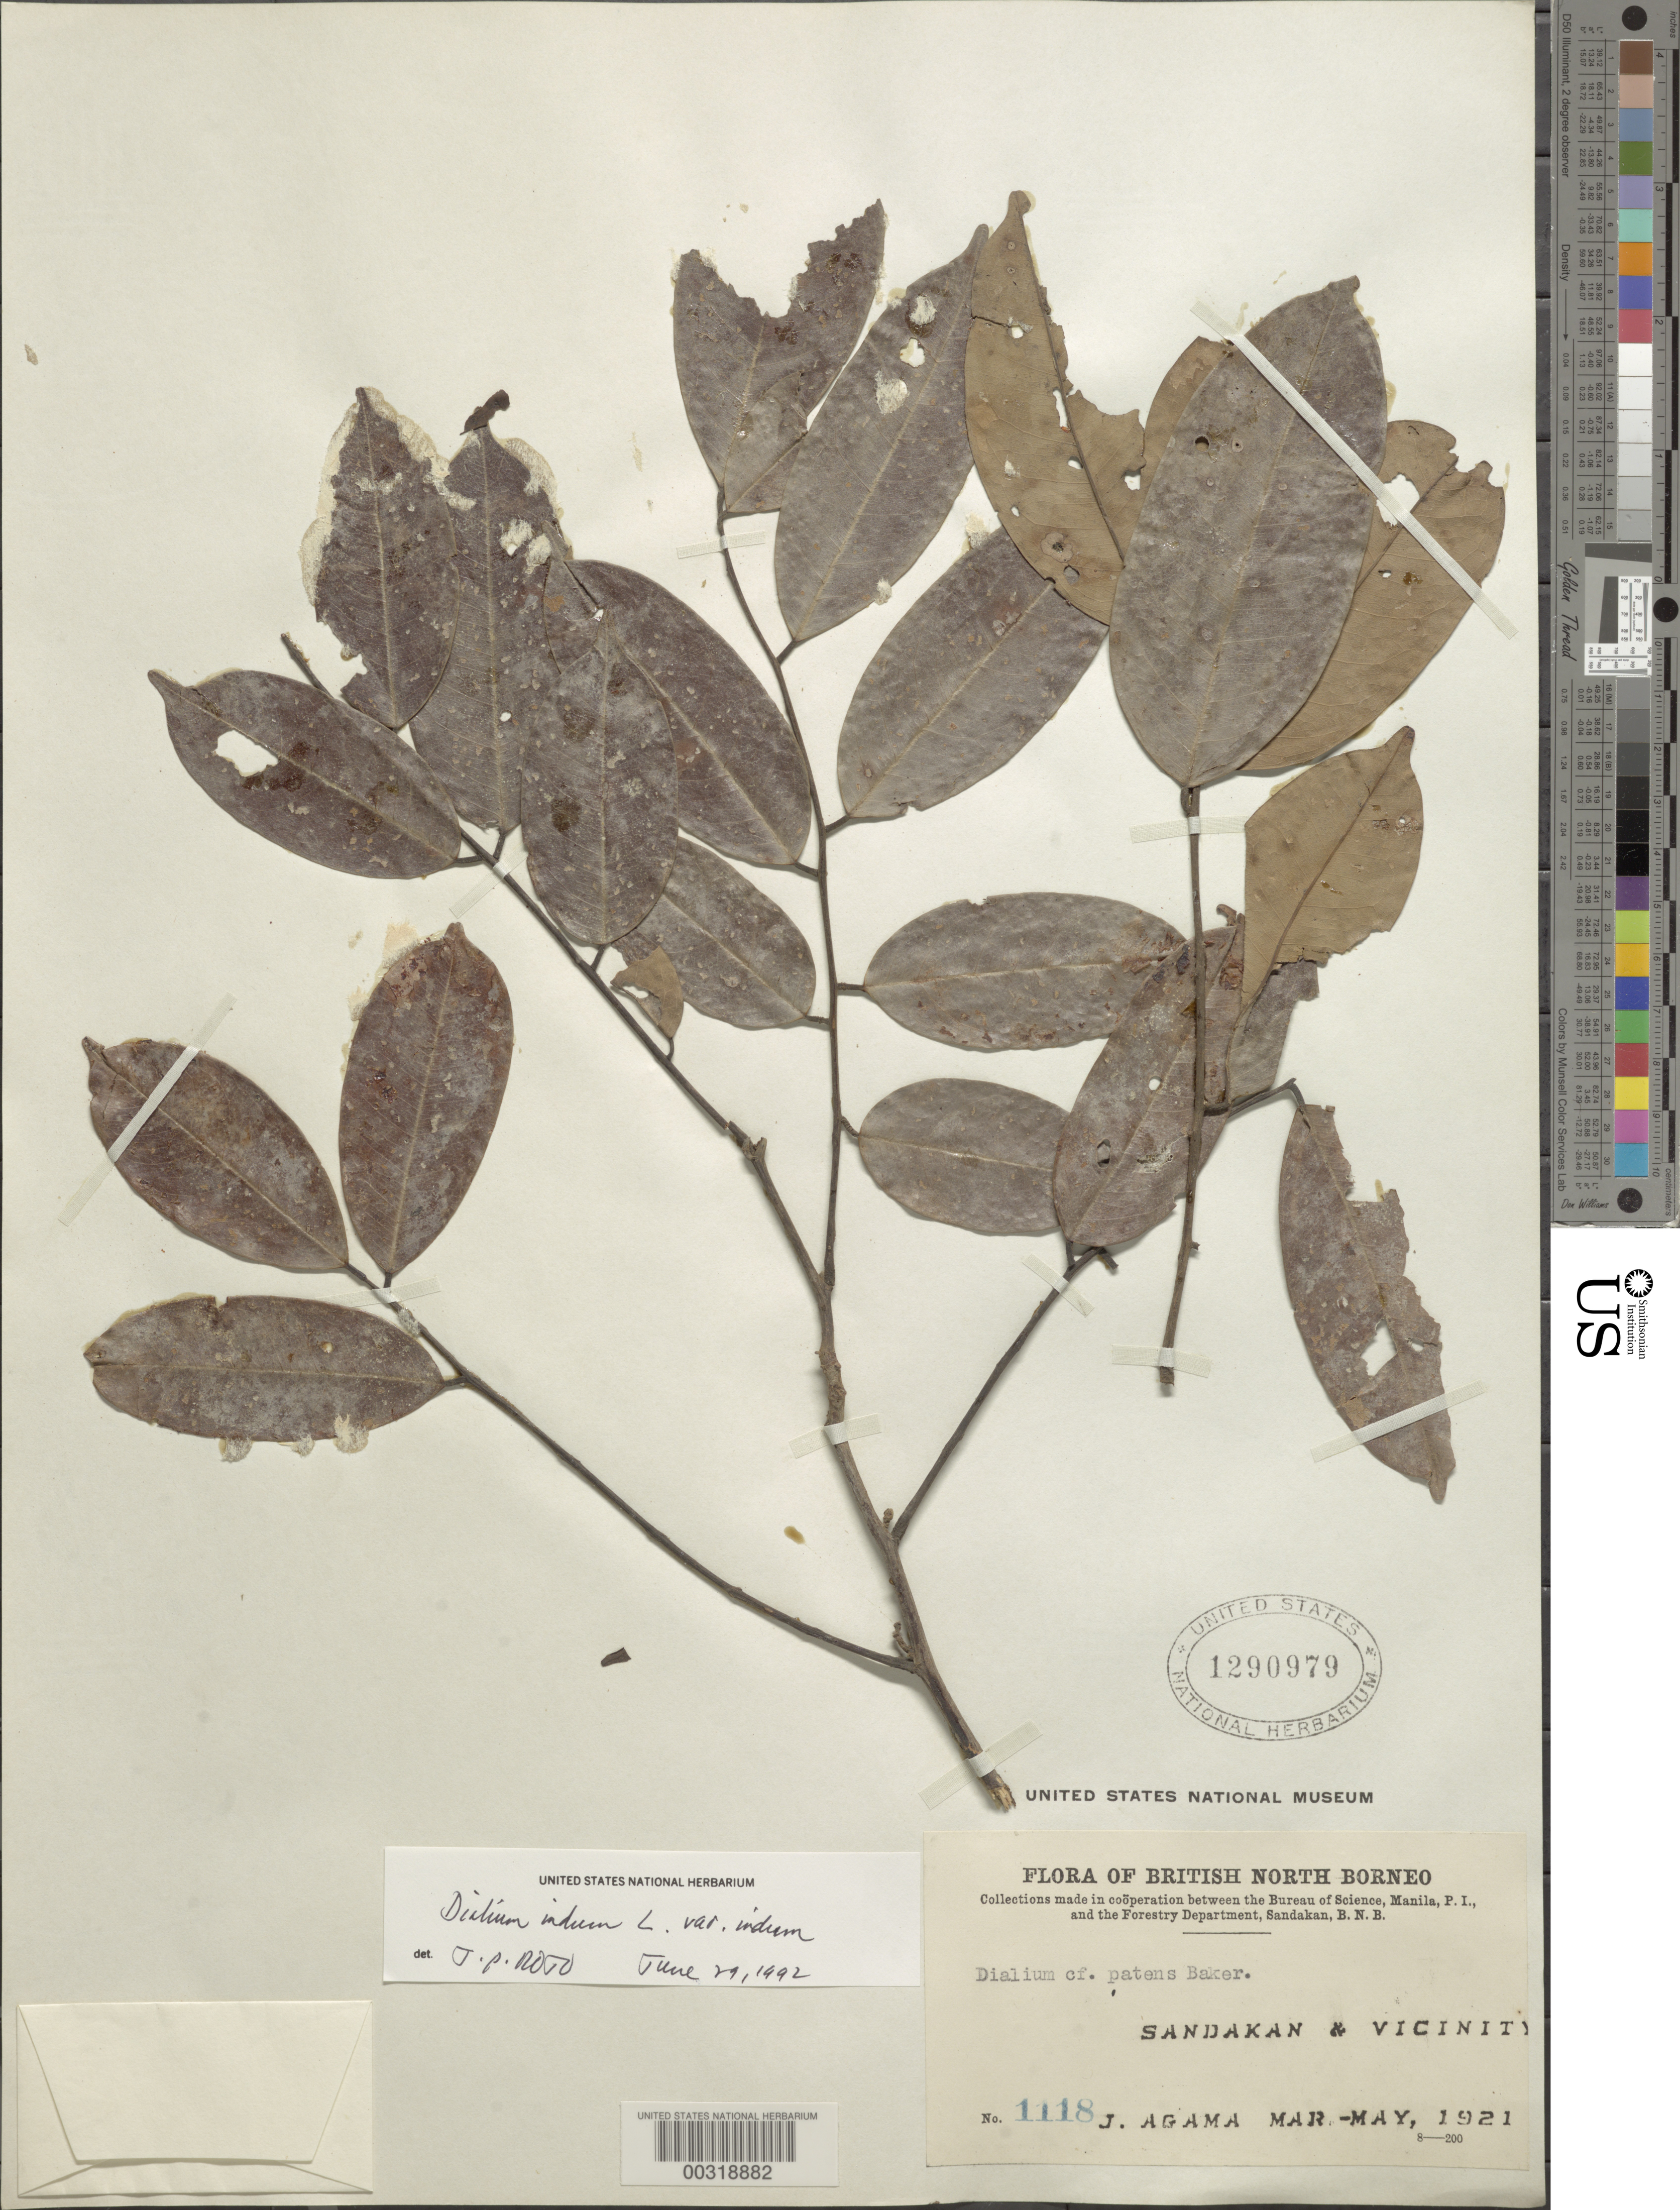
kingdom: Plantae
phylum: Tracheophyta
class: Magnoliopsida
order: Fabales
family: Fabaceae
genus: Dialium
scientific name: Dialium indum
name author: L.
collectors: J. Agama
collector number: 1118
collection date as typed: Mar 1921 to -- May 1921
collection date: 1921-03/1921-05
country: Malaysia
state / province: Sabah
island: Borneo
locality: Sandakan and vicinity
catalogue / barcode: US 1290979